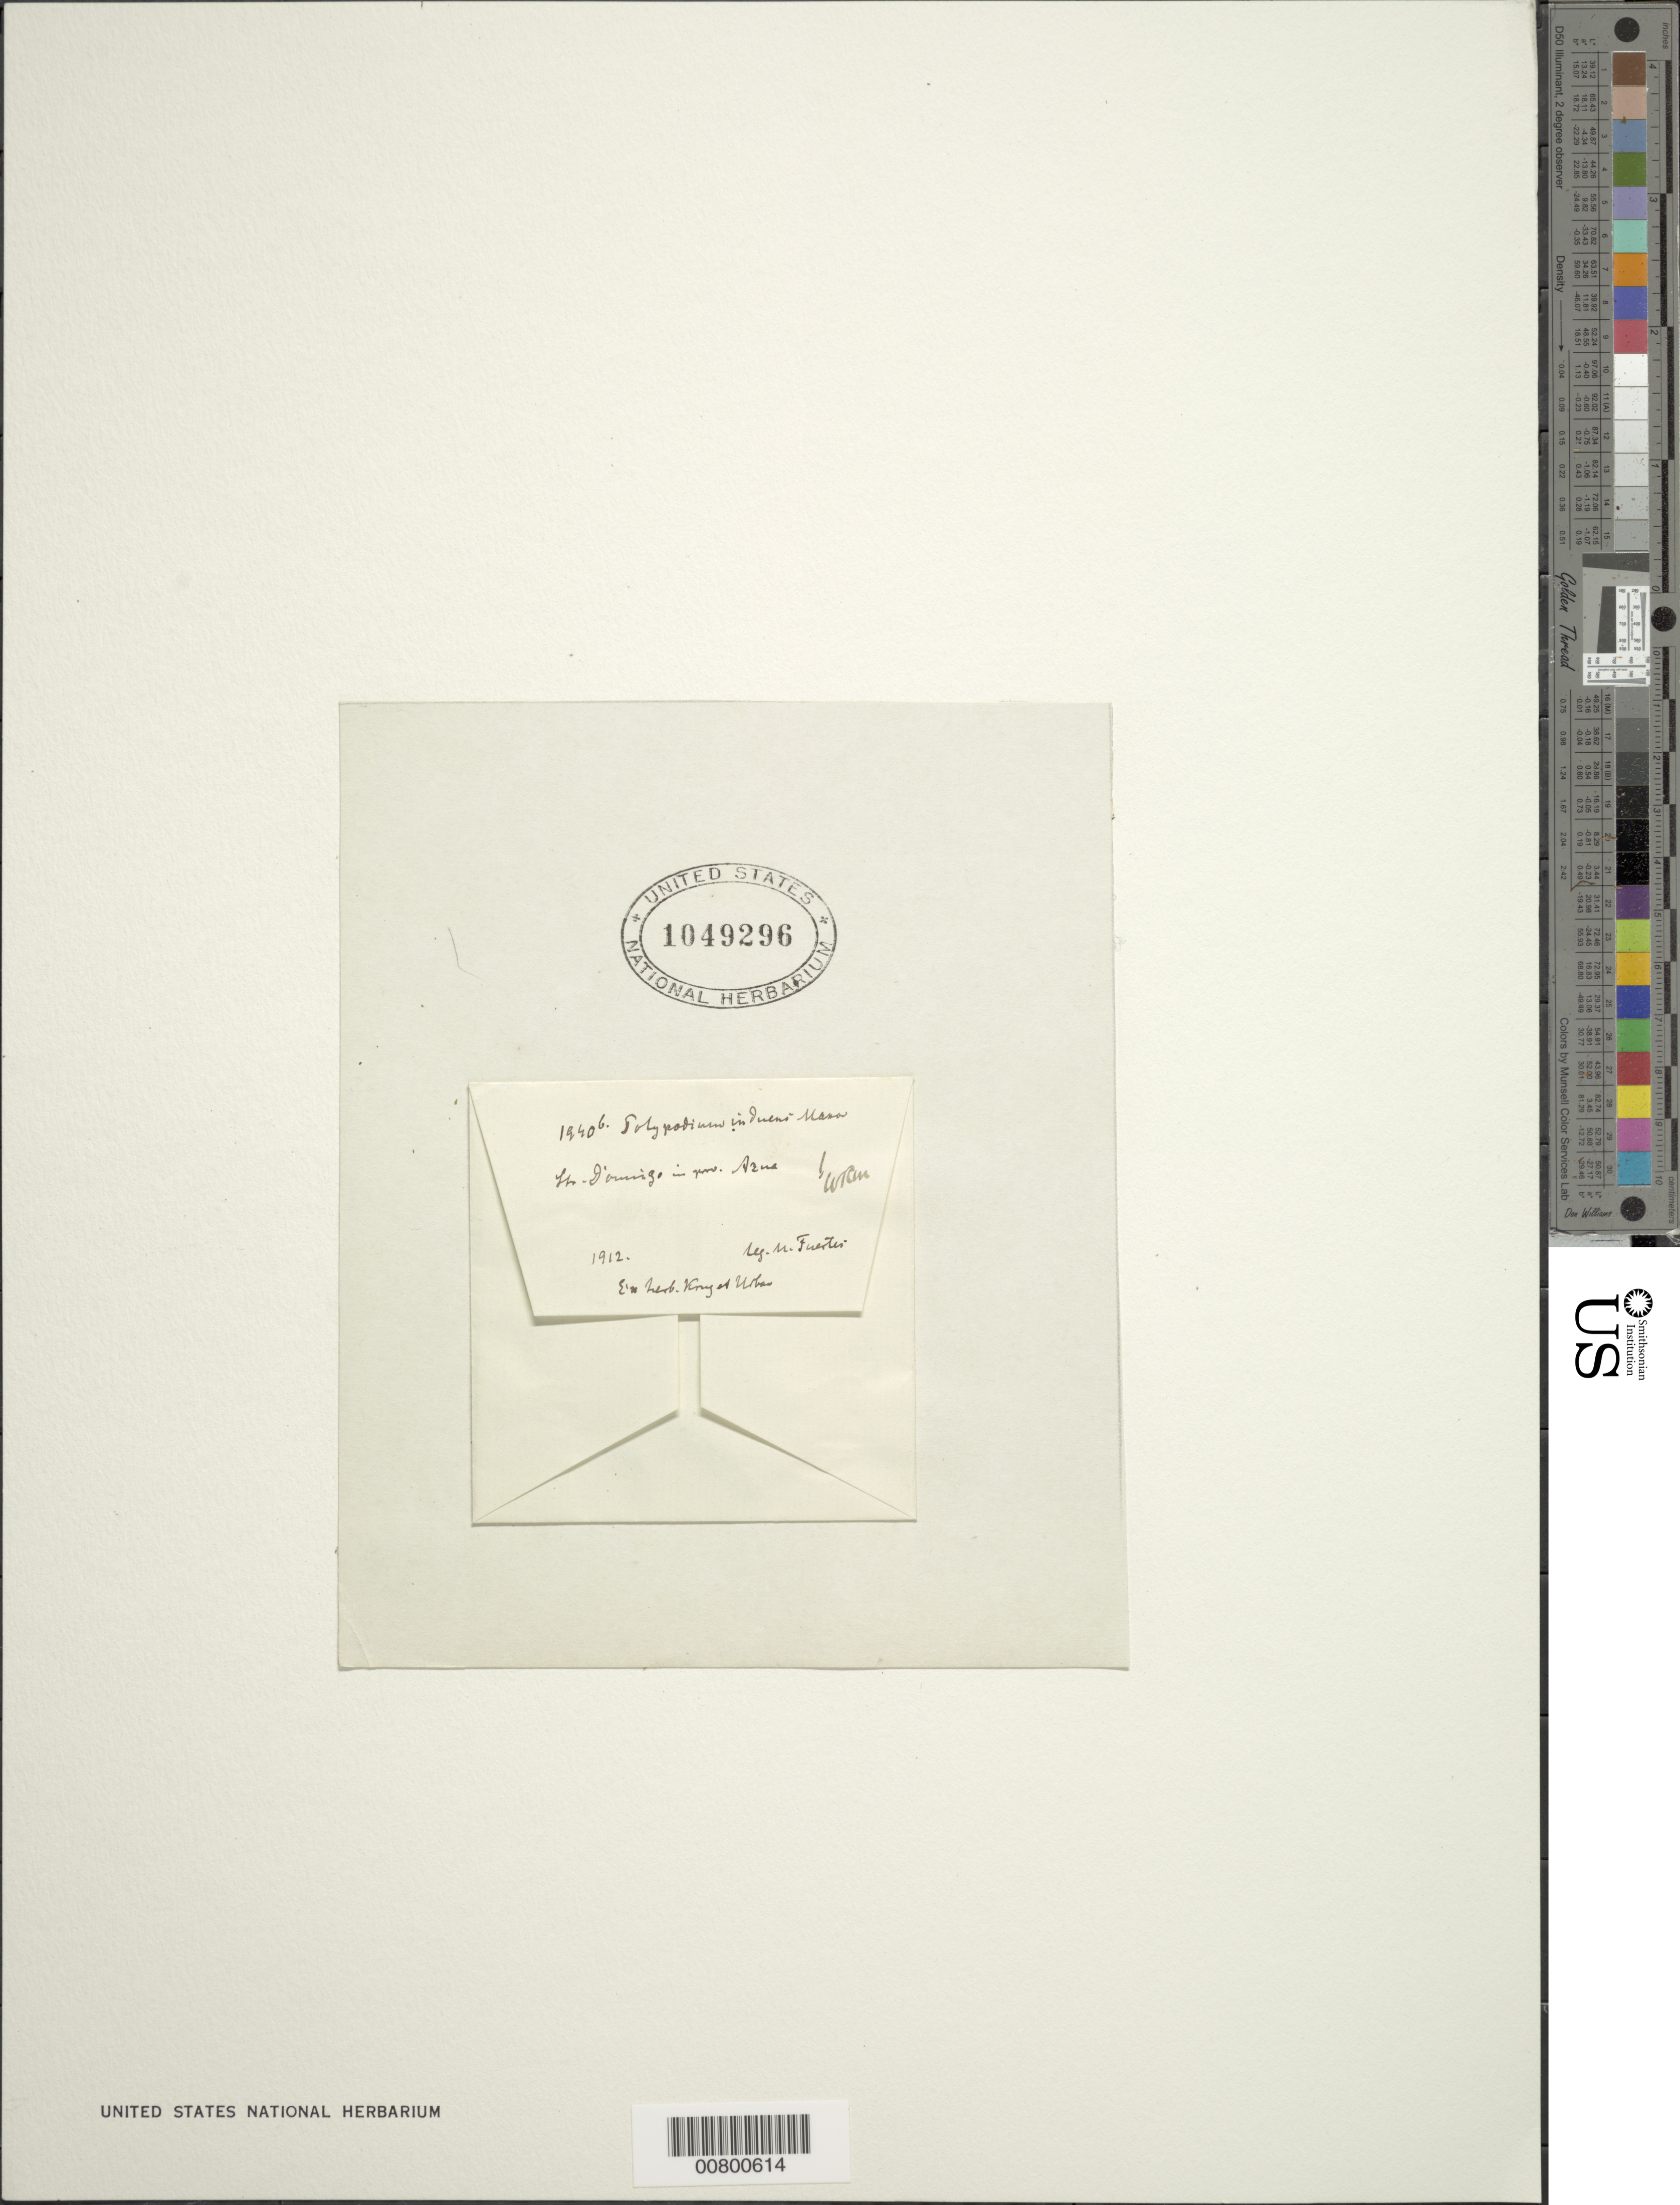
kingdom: Plantae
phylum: Tracheophyta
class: Polypodiopsida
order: Polypodiales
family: Polypodiaceae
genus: Lellingeria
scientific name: Lellingeria brevistipes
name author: (Mett. ex Kuhn) A.R. Sm. & R.C. Moran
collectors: M. D. Fuertes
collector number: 1940b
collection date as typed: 1912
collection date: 1912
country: Dominican Republic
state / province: Azua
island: Hispaniola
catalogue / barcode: US 1049296